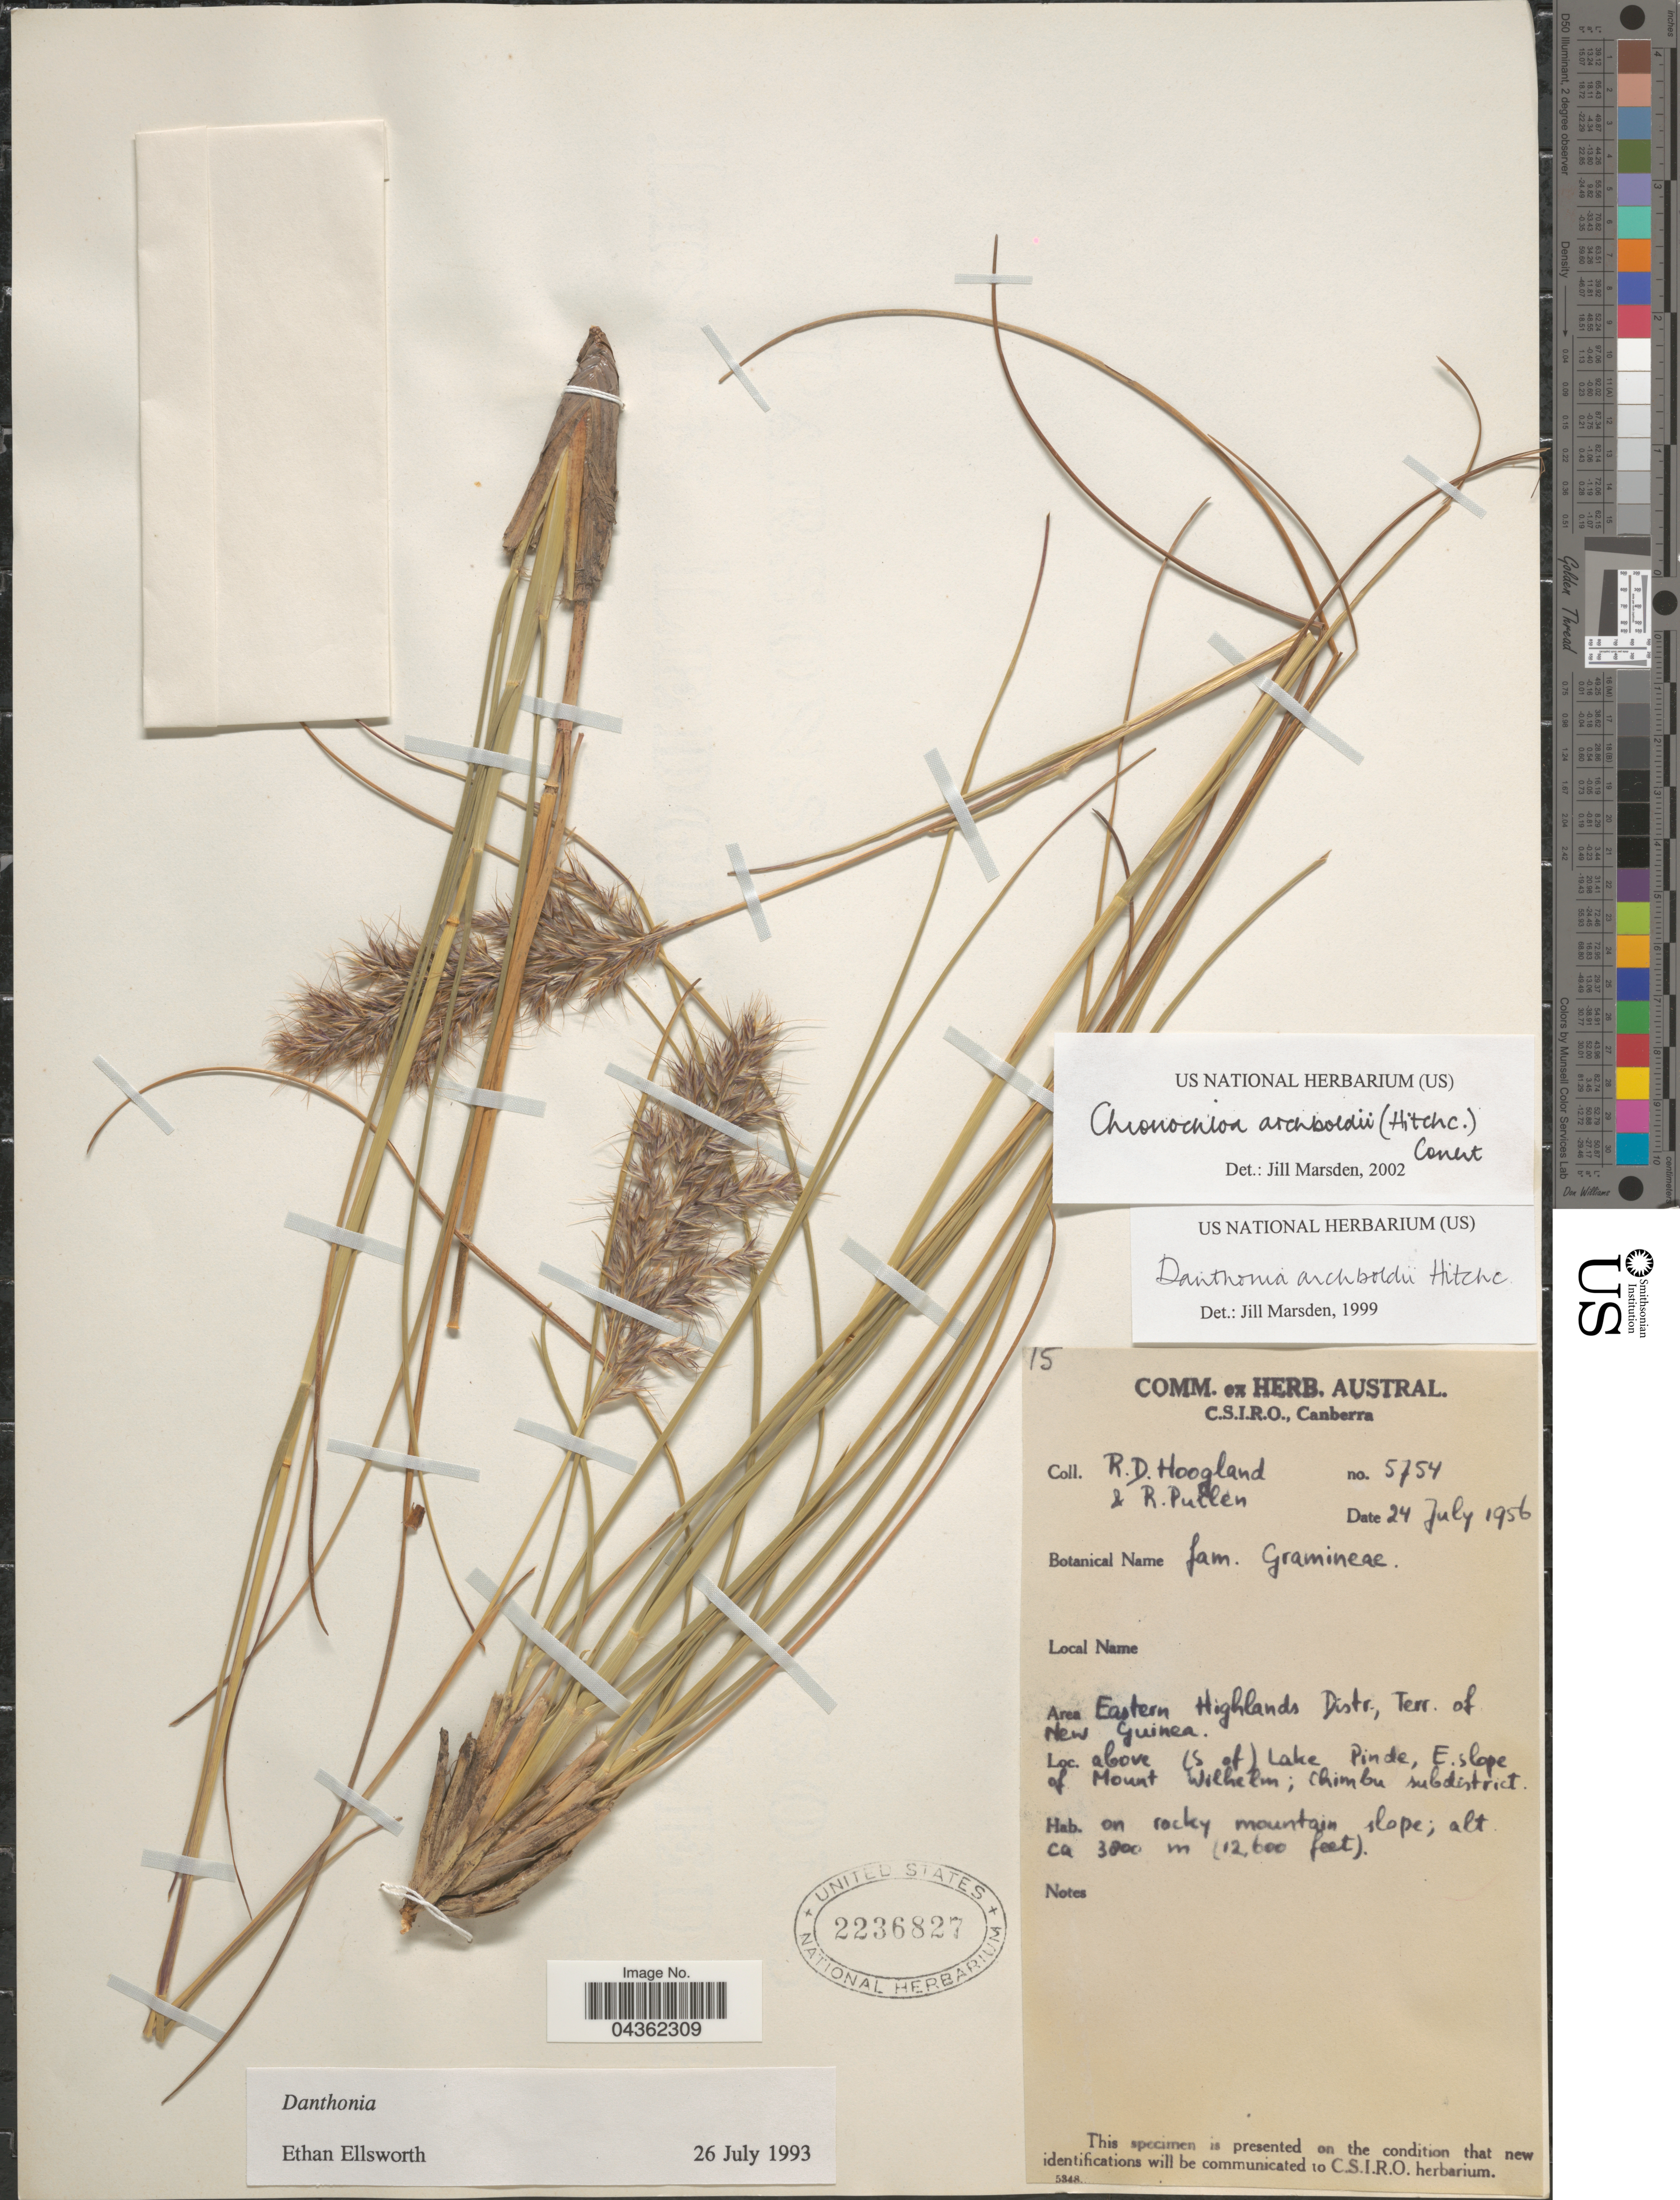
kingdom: Plantae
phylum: Tracheophyta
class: Liliopsida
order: Poales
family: Poaceae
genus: Chimaerochloa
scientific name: Chimaerochloa archboldii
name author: (Hitchc.) Pirie & H.P. Linder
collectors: R. D. Hoogland & R. Pullen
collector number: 5754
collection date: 1956-07-24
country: Papua New Guinea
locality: Area Eastern Highlands Distr., Terr. of New Guinea. Above (S of) Lake Pinde, E. slope of Mount Wilhelm; Chimbu subdistrict. On rocky mountain slope.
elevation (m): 3800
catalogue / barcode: US 2236827